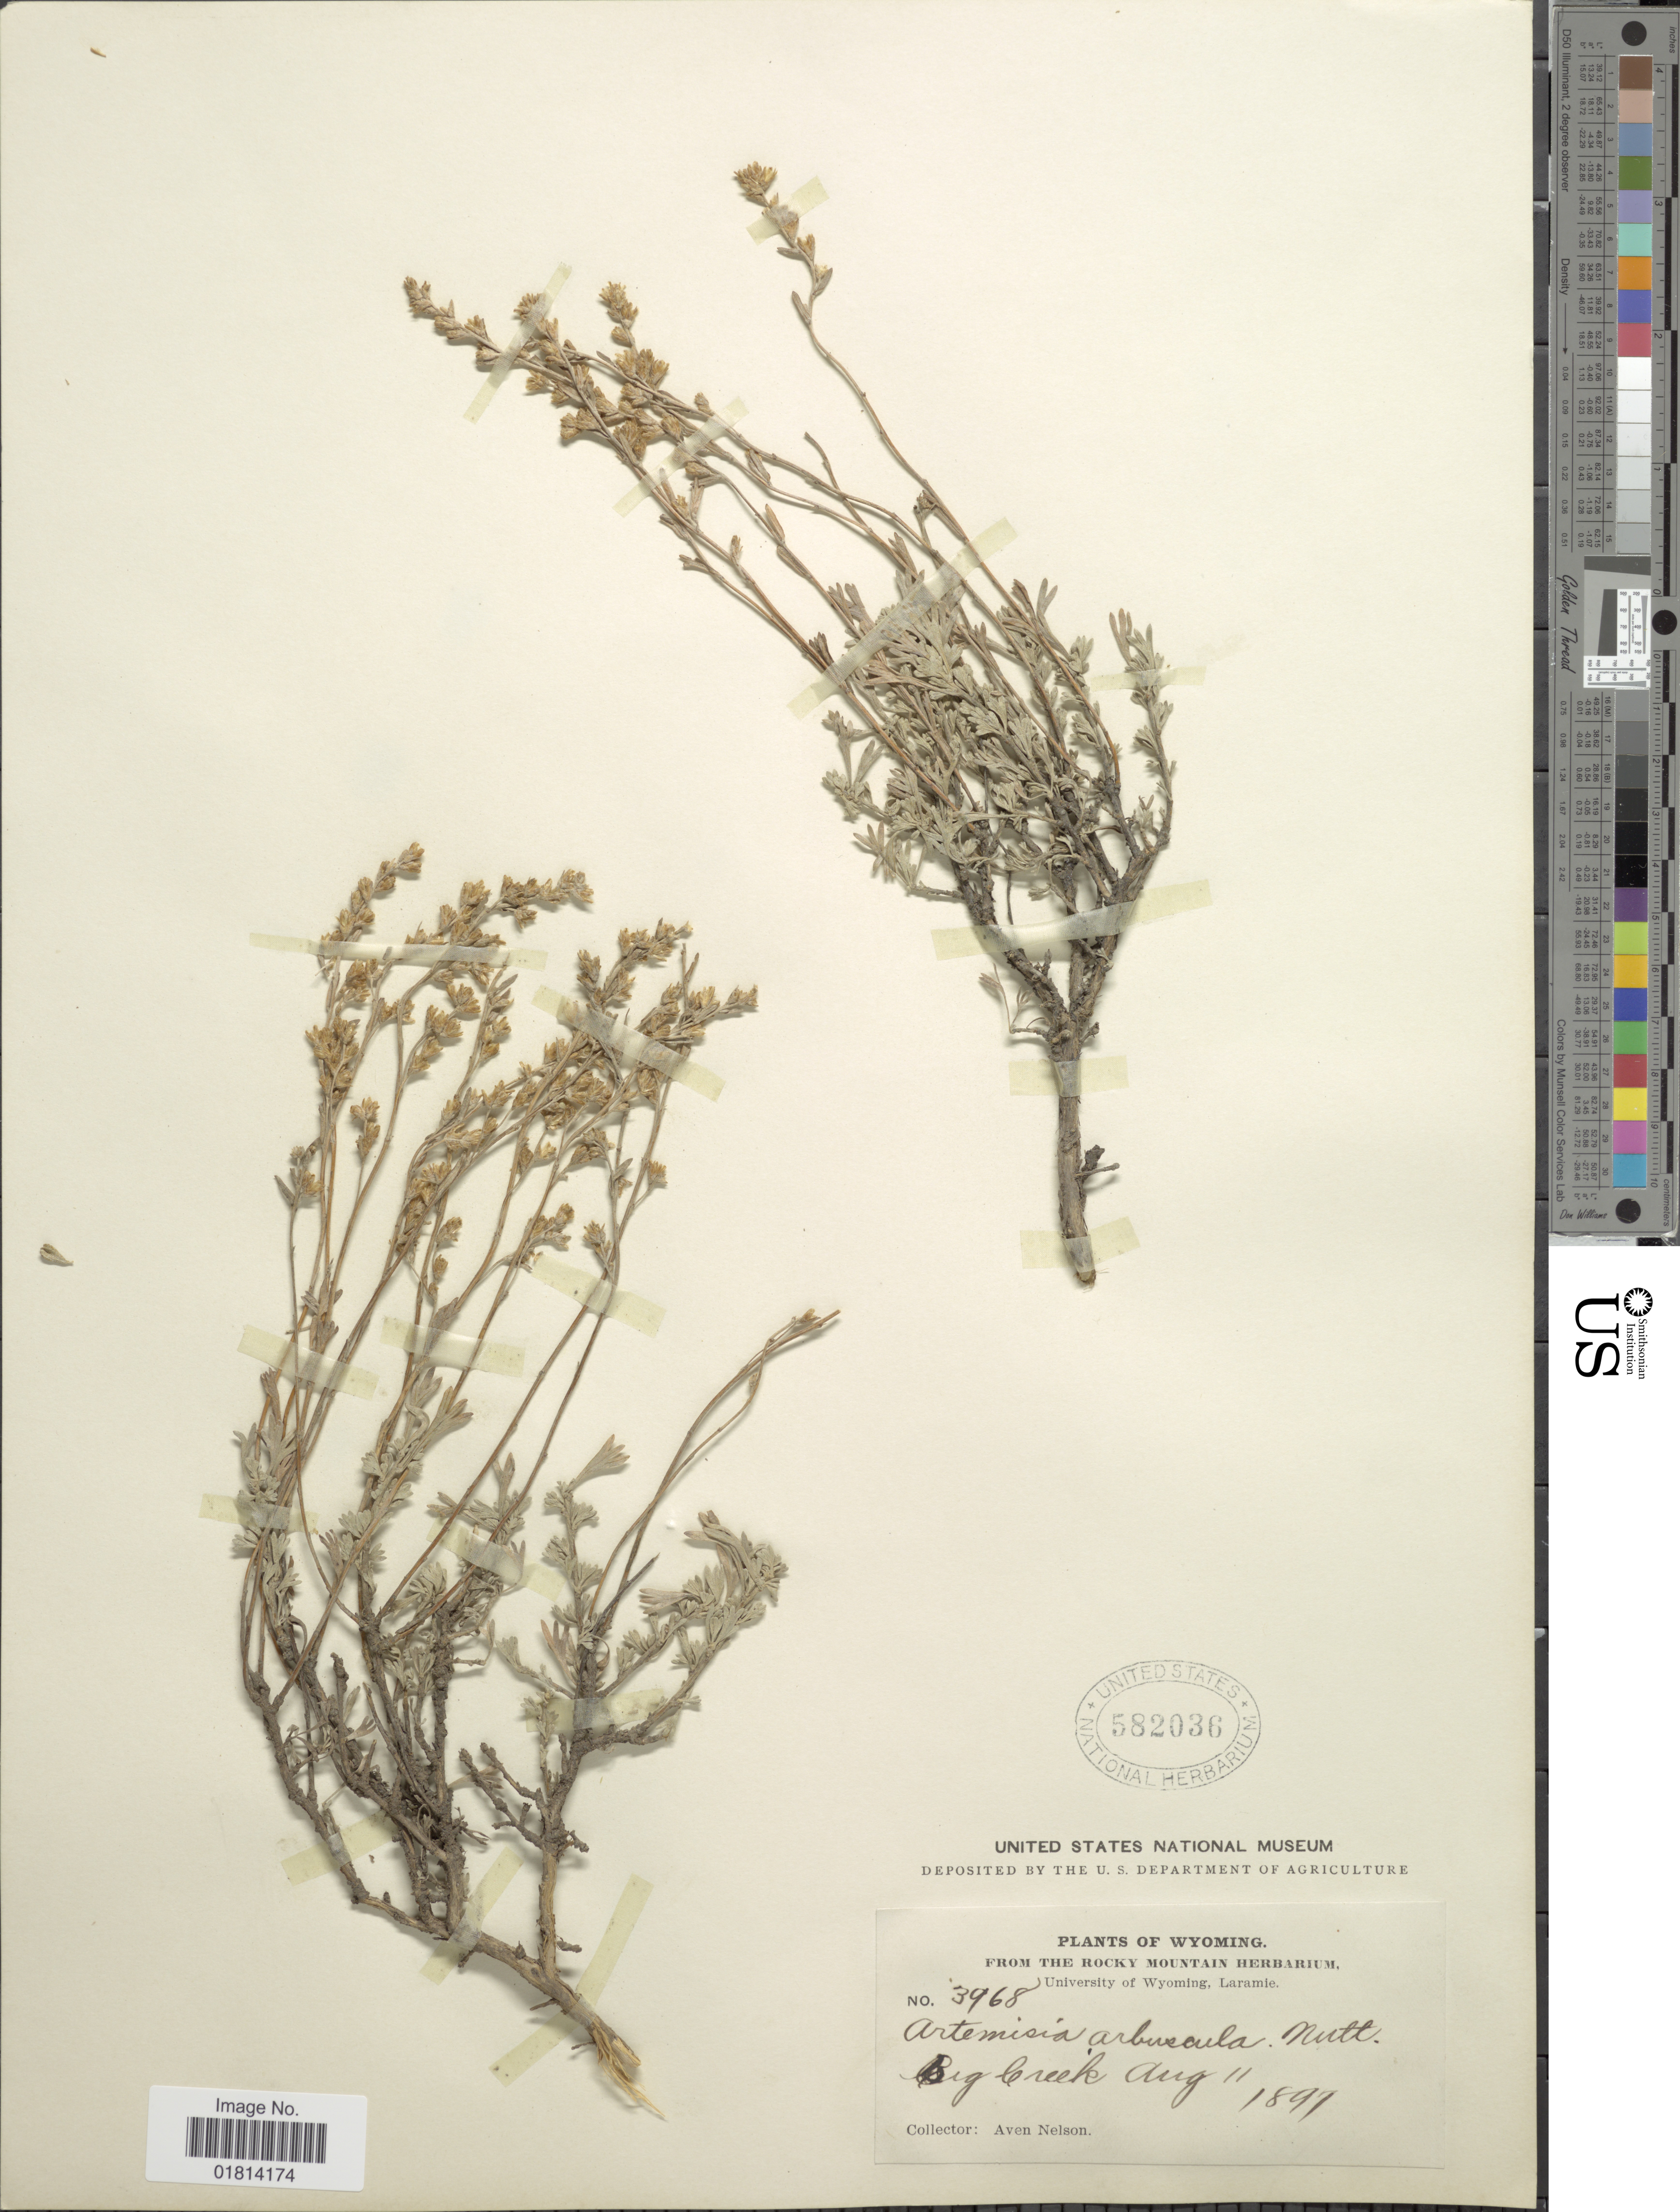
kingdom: Plantae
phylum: Tracheophyta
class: Magnoliopsida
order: Asterales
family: Asteraceae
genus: Artemisia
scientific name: Artemisia arbuscula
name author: Nutt.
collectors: A. Nelson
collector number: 3968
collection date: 1897-08-11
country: United States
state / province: Wyoming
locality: Big Creek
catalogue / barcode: US 582036